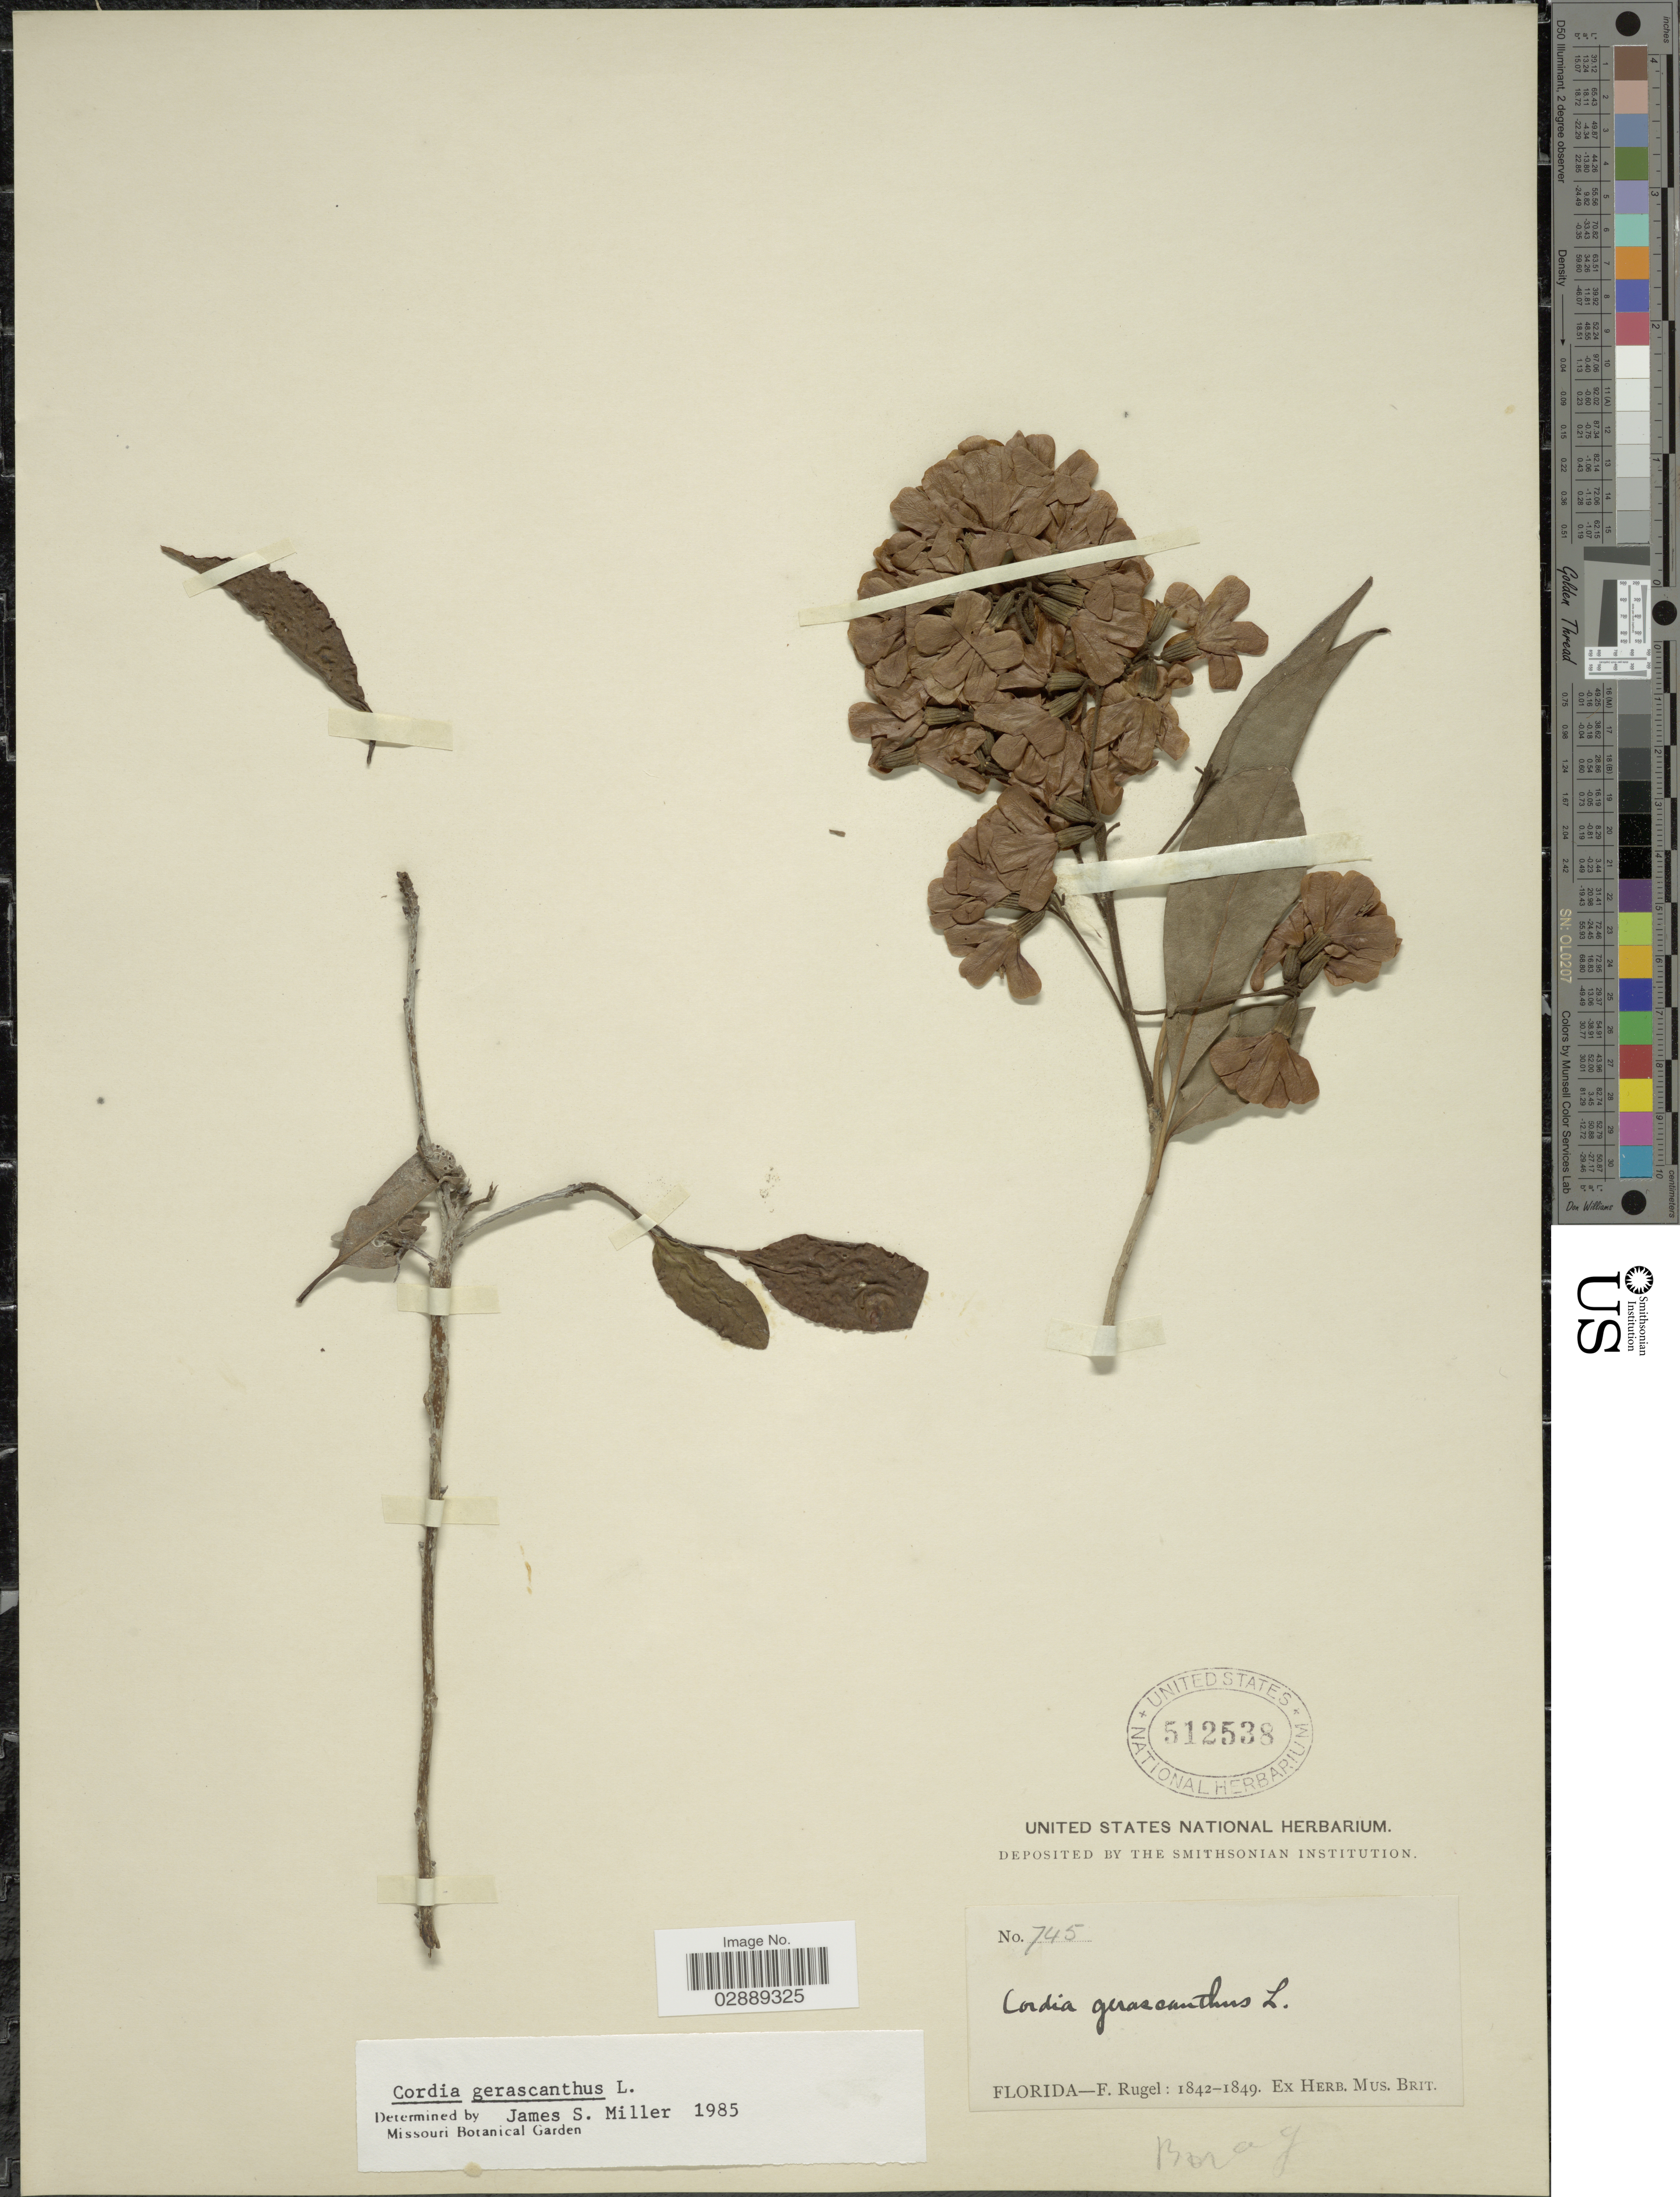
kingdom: Plantae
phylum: Tracheophyta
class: Magnoliopsida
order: Boraginales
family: Cordiaceae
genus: Cordia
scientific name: Cordia gerascanthus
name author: L.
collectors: F. Rugel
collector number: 745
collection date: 1842/1849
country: United States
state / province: Florida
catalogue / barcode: US 512538